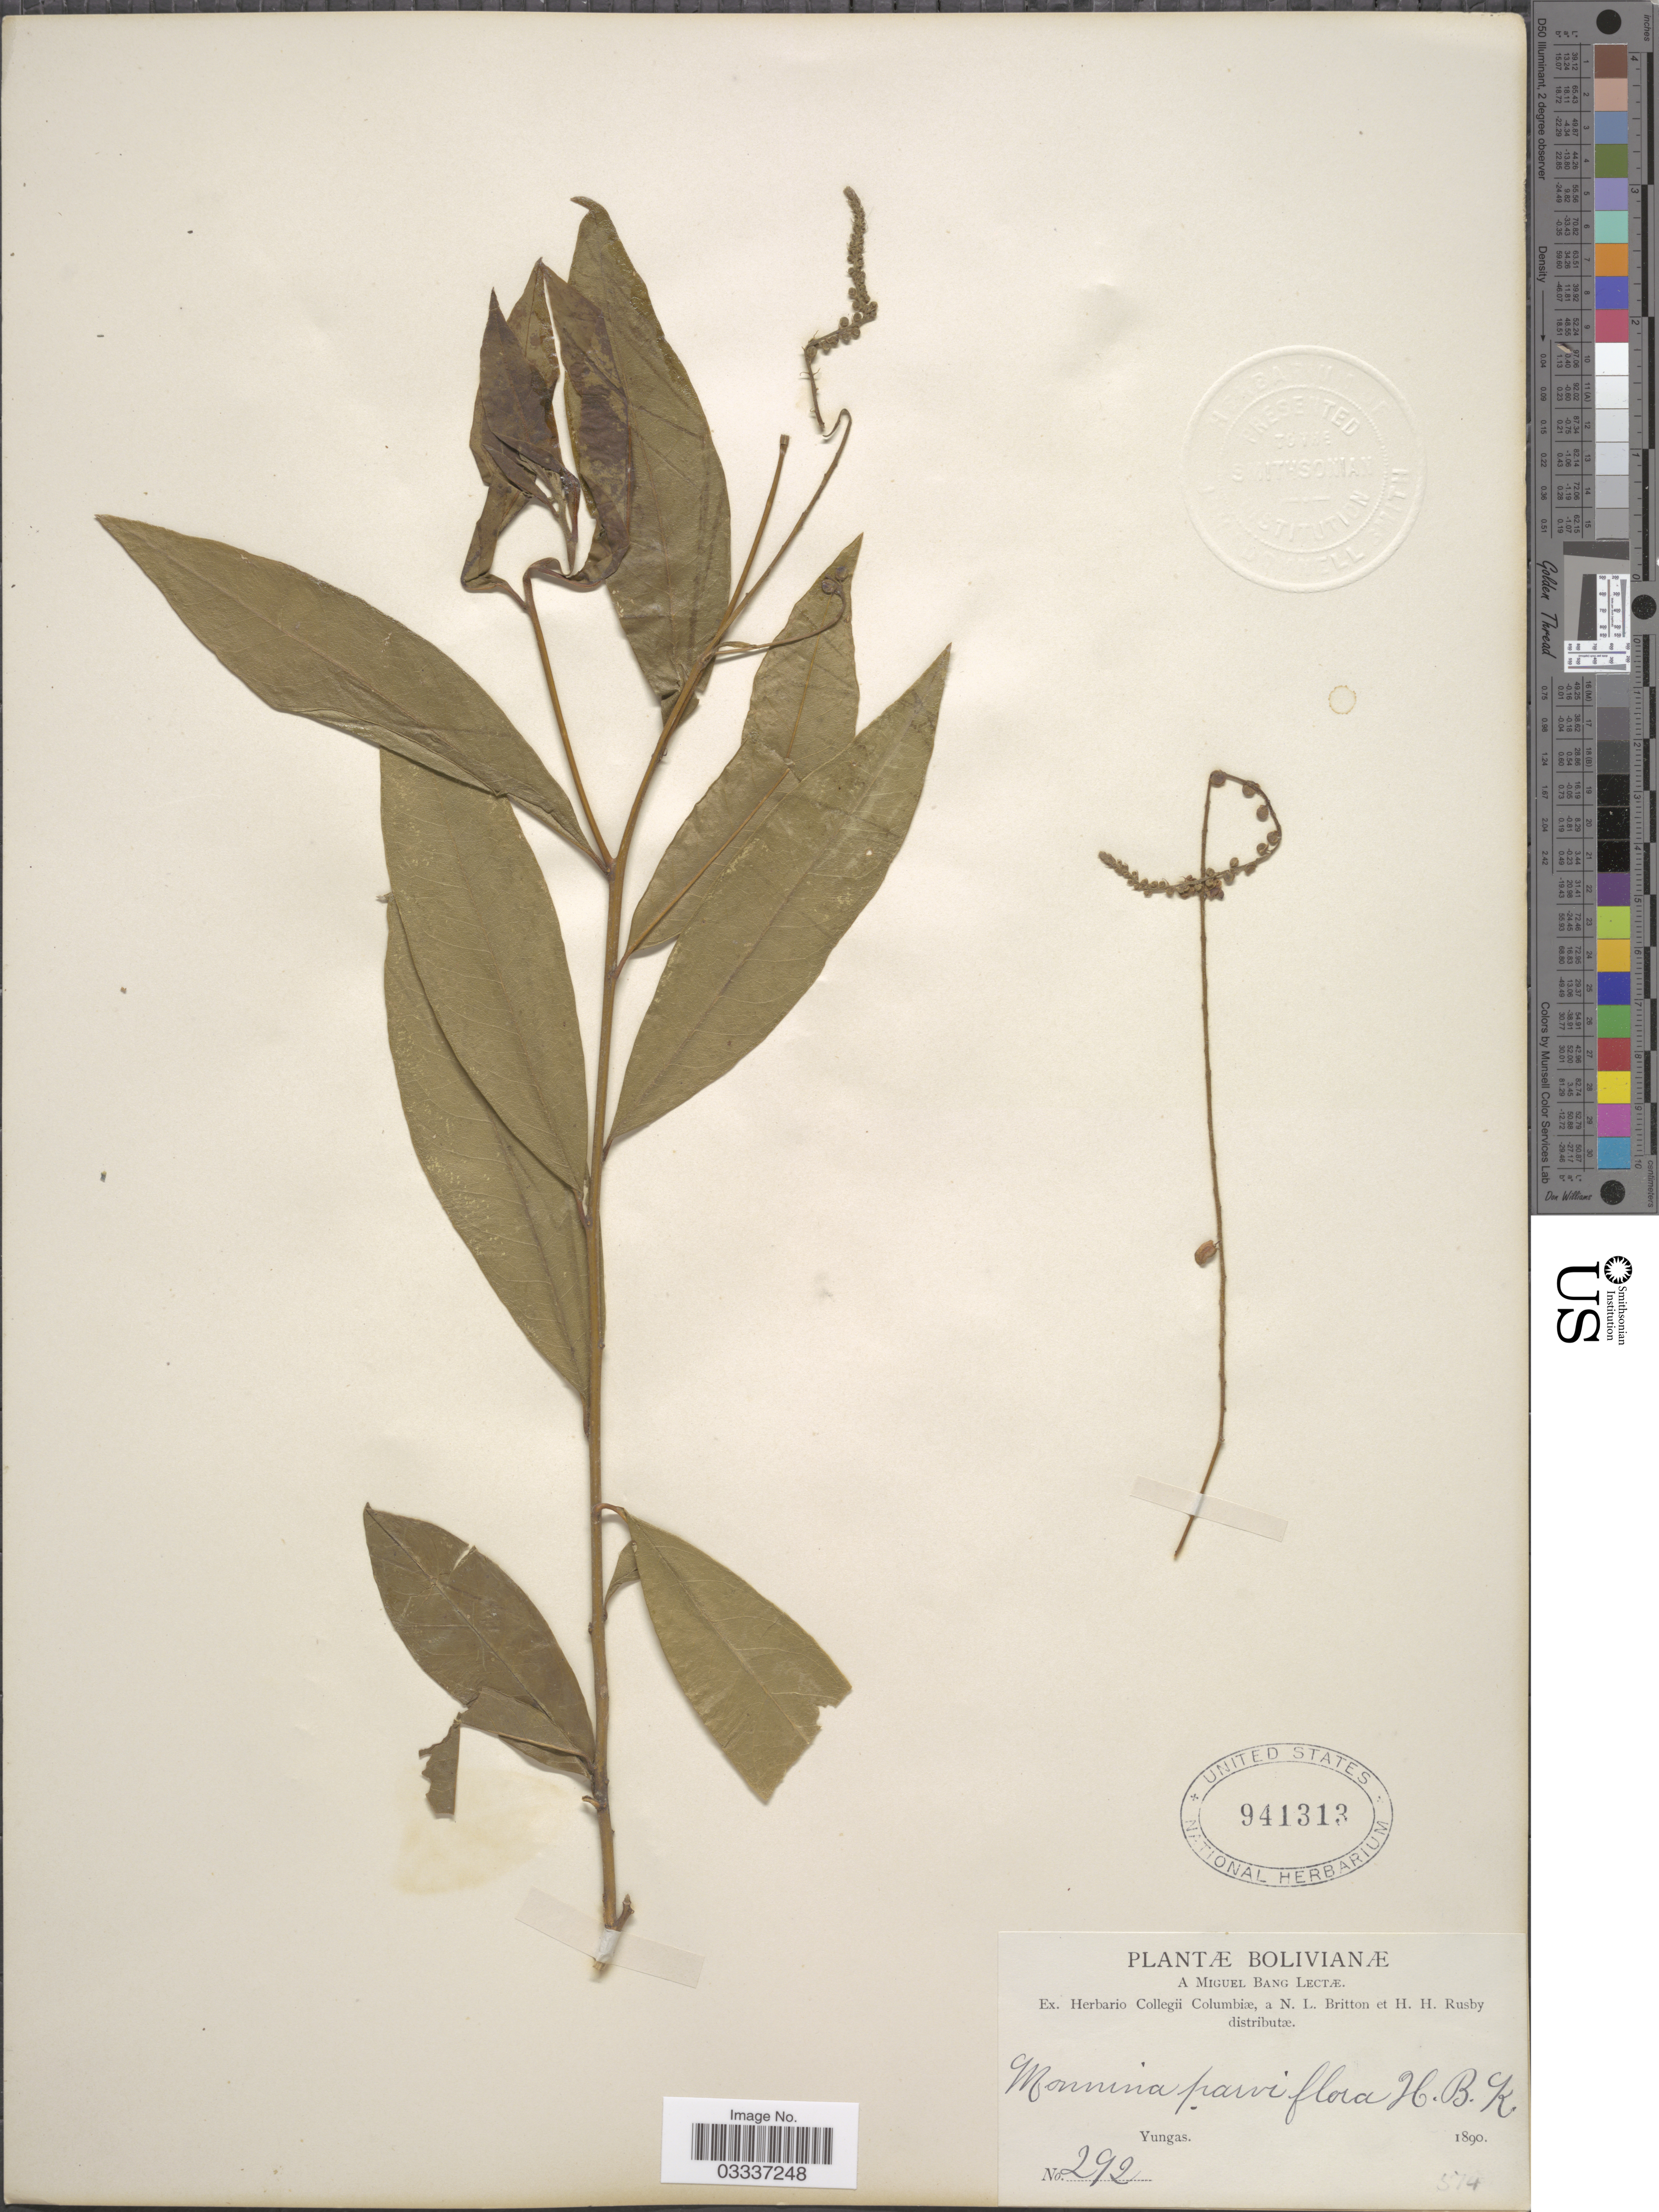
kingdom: Plantae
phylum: Tracheophyta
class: Magnoliopsida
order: Fabales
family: Polygalaceae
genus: Monnina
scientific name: Monnina boliviana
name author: Chodat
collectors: M. Bang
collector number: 292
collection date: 1890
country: Bolivia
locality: Yungas.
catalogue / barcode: US 941313